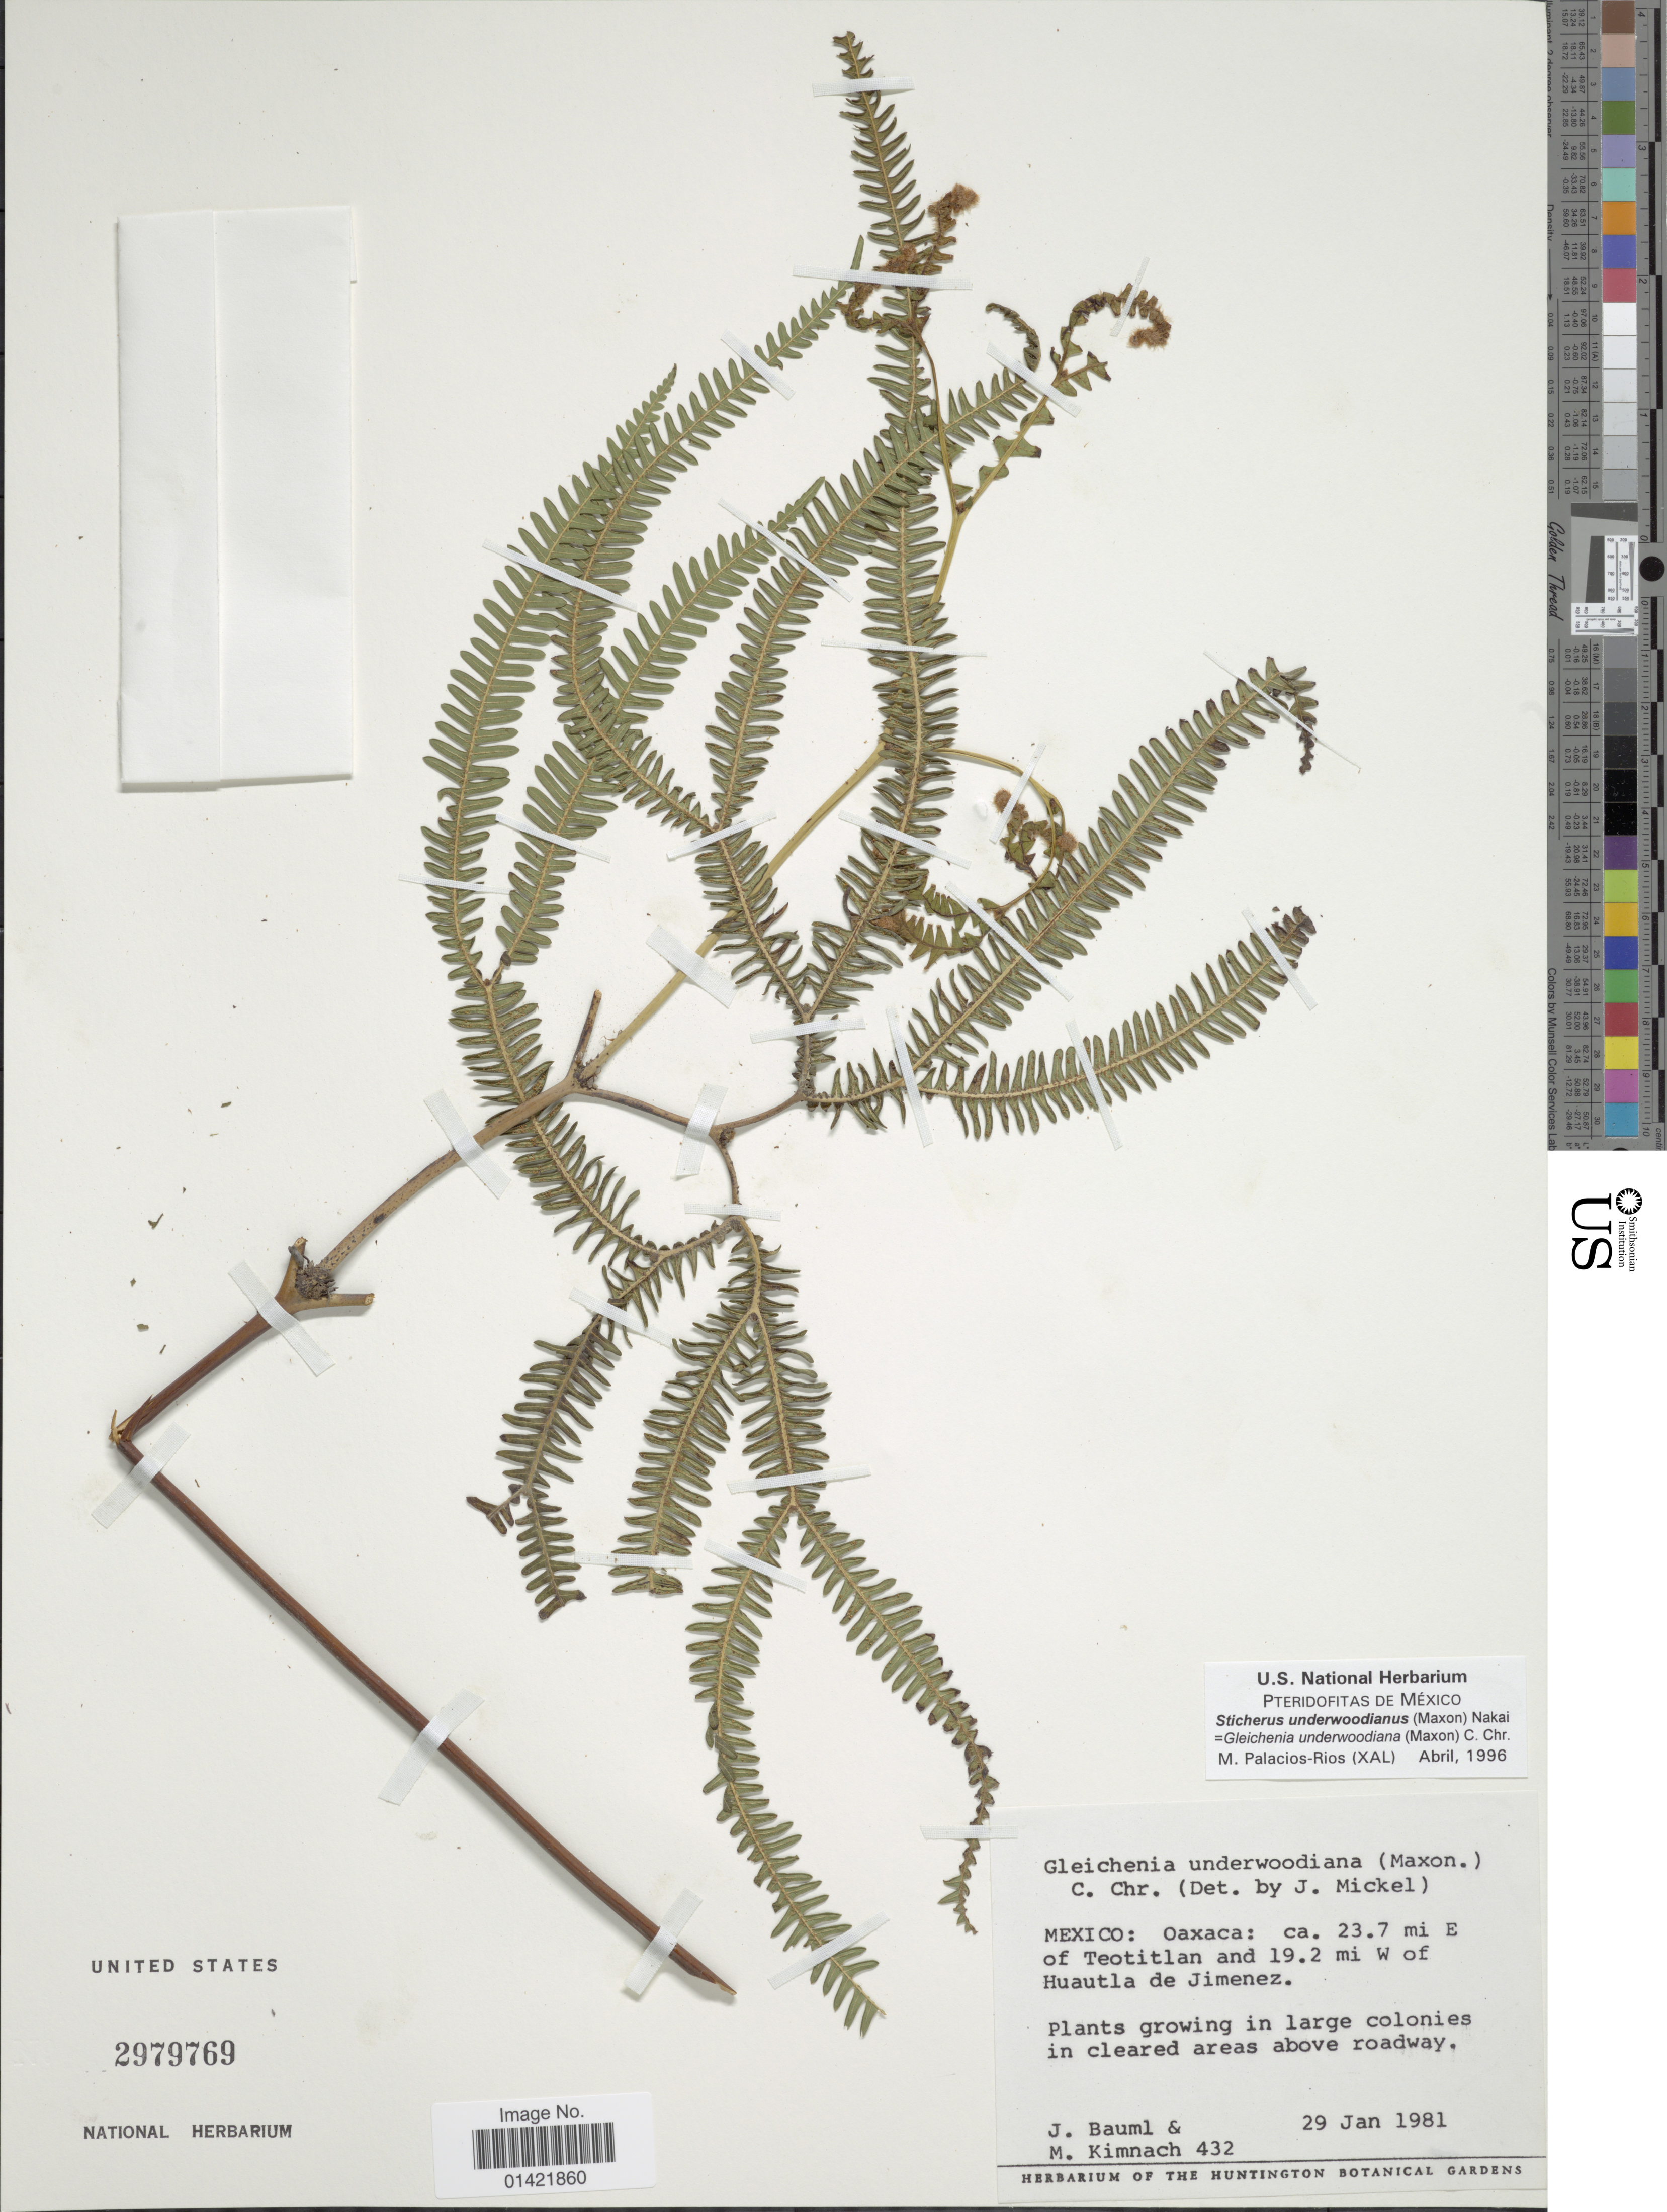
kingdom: Plantae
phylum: Tracheophyta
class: Polypodiopsida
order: Gleicheniales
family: Gleicheniaceae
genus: Sticherus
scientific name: Sticherus underwoodianus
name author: (Maxon) Nakai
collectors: J. Bauml & M. W. Kimnach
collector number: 432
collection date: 1981-06-29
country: Mexico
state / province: Oaxaca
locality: Ca. 23.7 mi E of Teotitlan and 19.2 mi W of Huautla de Jimenez.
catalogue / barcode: US 2979769